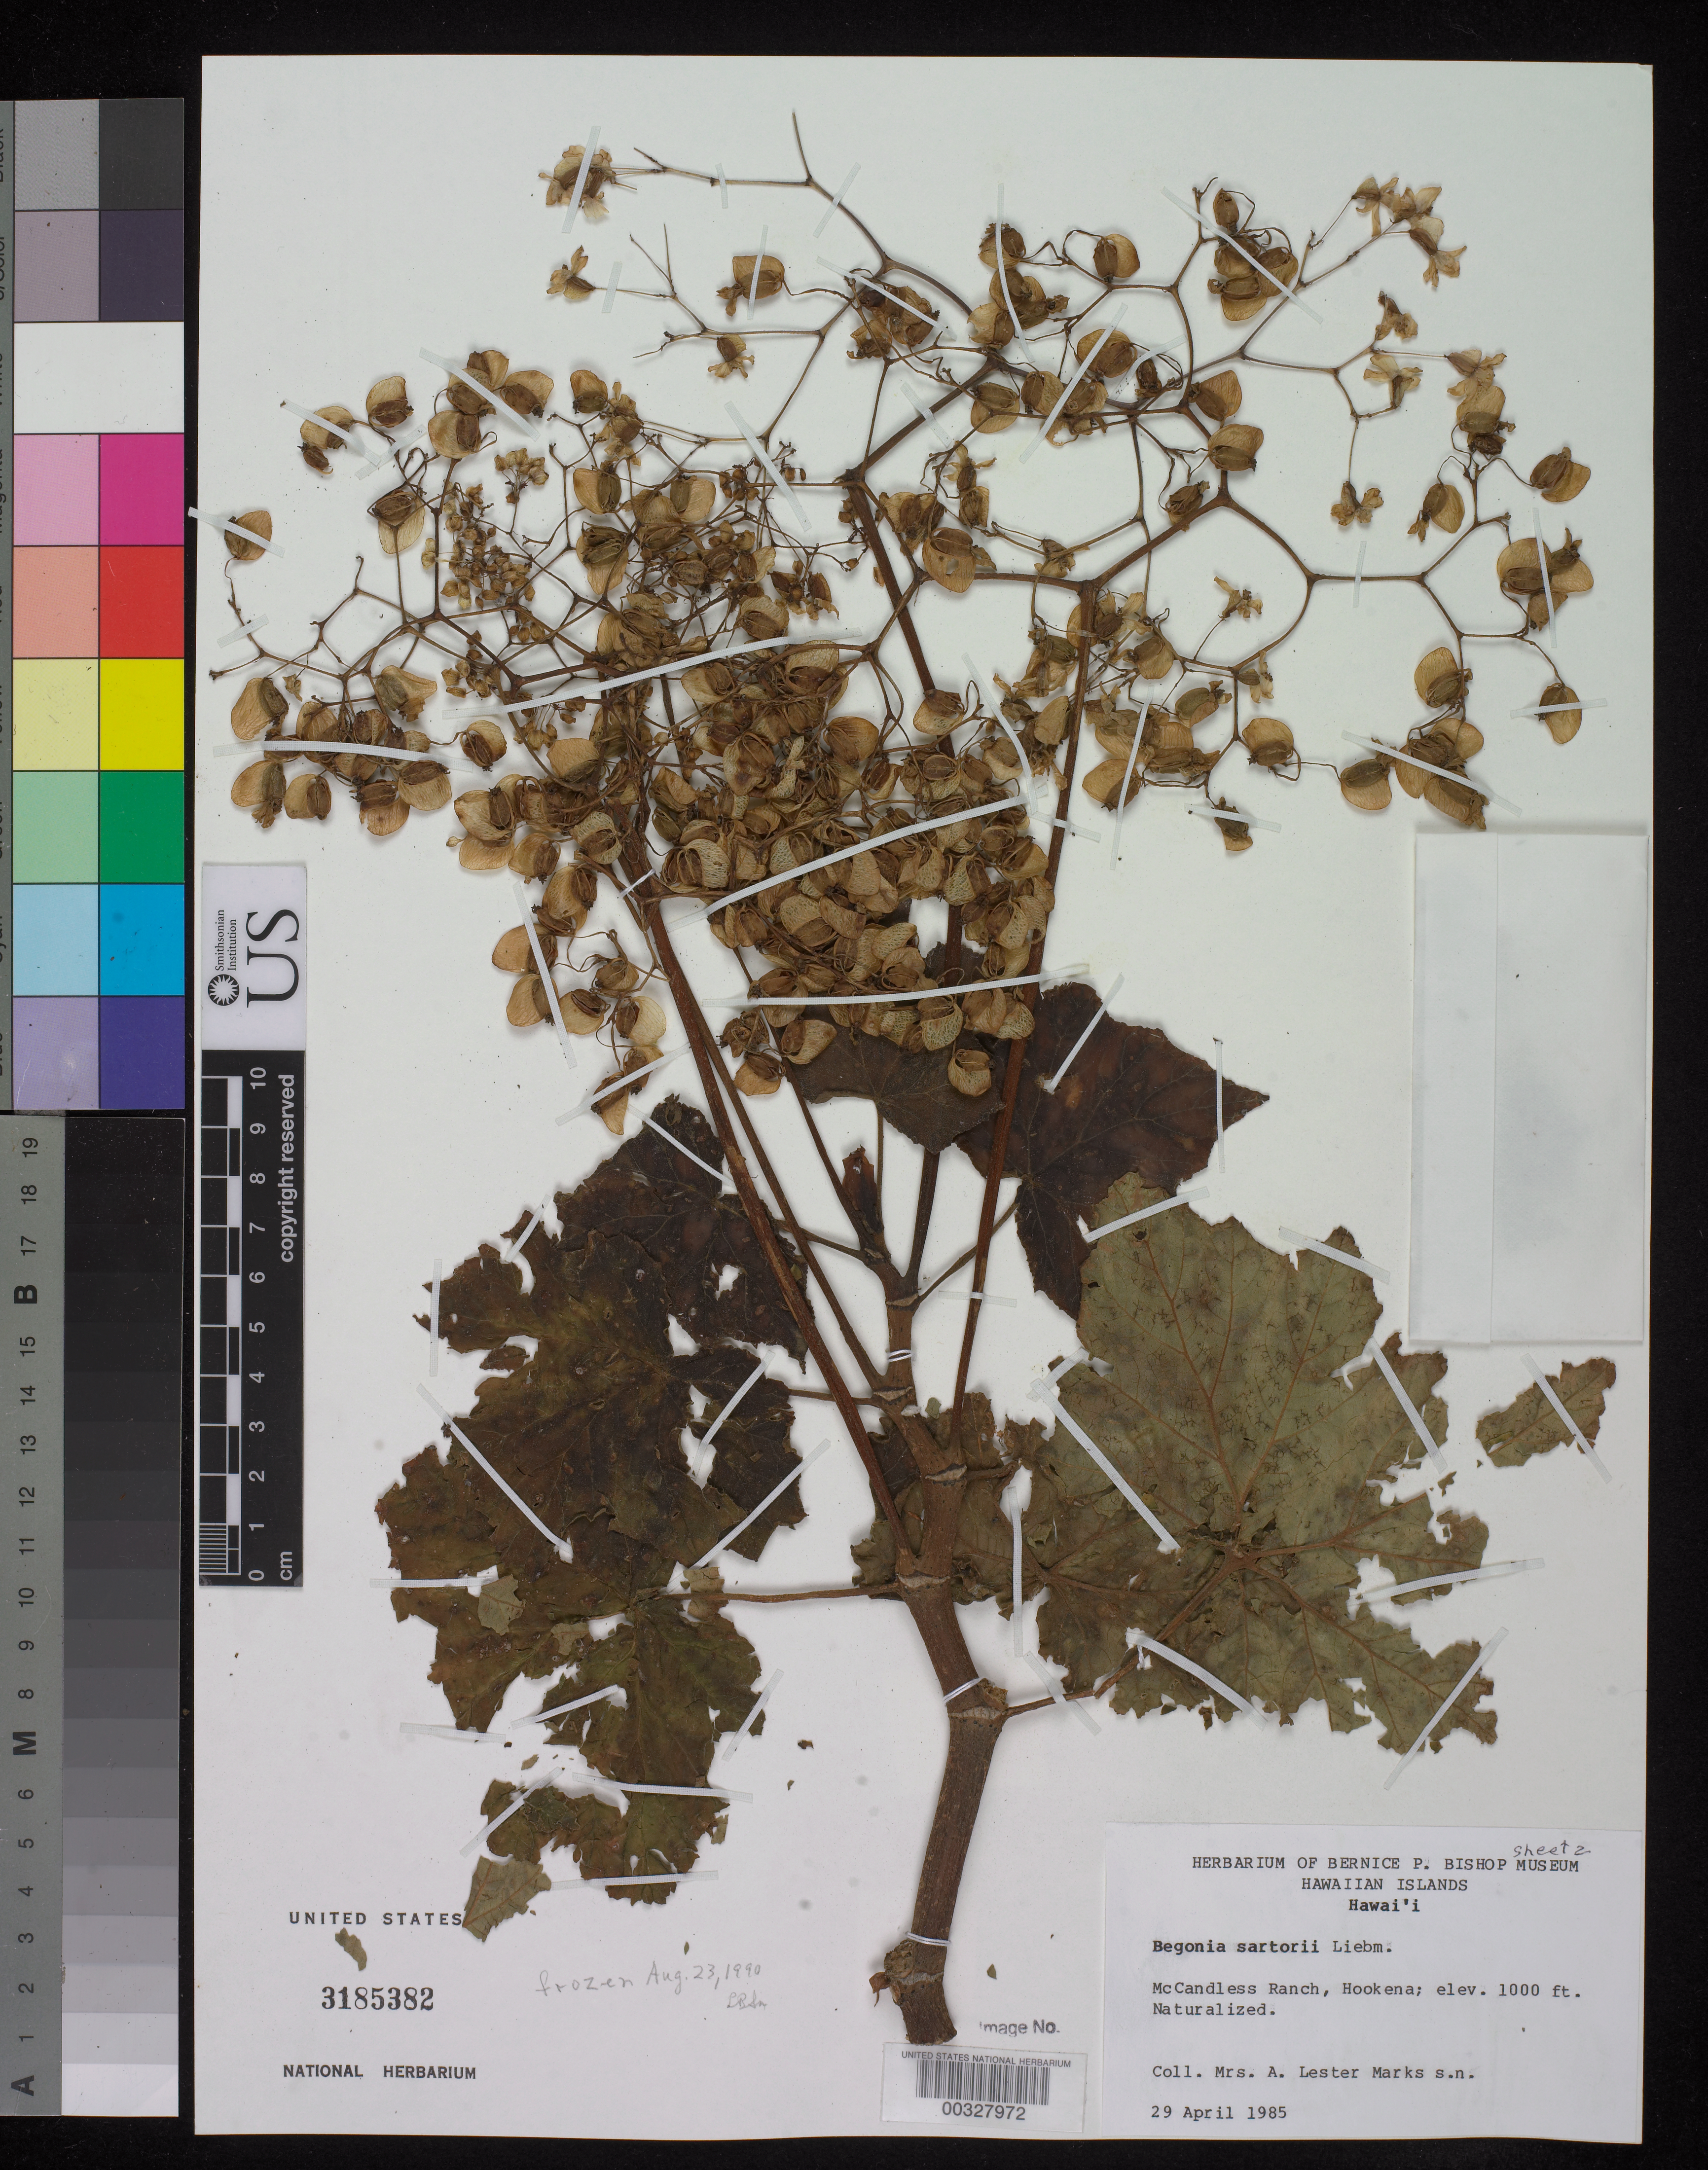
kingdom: Plantae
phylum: Tracheophyta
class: Magnoliopsida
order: Cucurbitales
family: Begoniaceae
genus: Begonia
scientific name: Begonia sartorii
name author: Liebm.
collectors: A. Marks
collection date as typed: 29 Apr 1985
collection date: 1985-04-29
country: United States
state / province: Hawaii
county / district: Hawaii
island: Hawaii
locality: Mcandless ranch, hookena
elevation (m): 305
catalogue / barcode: US 3185382